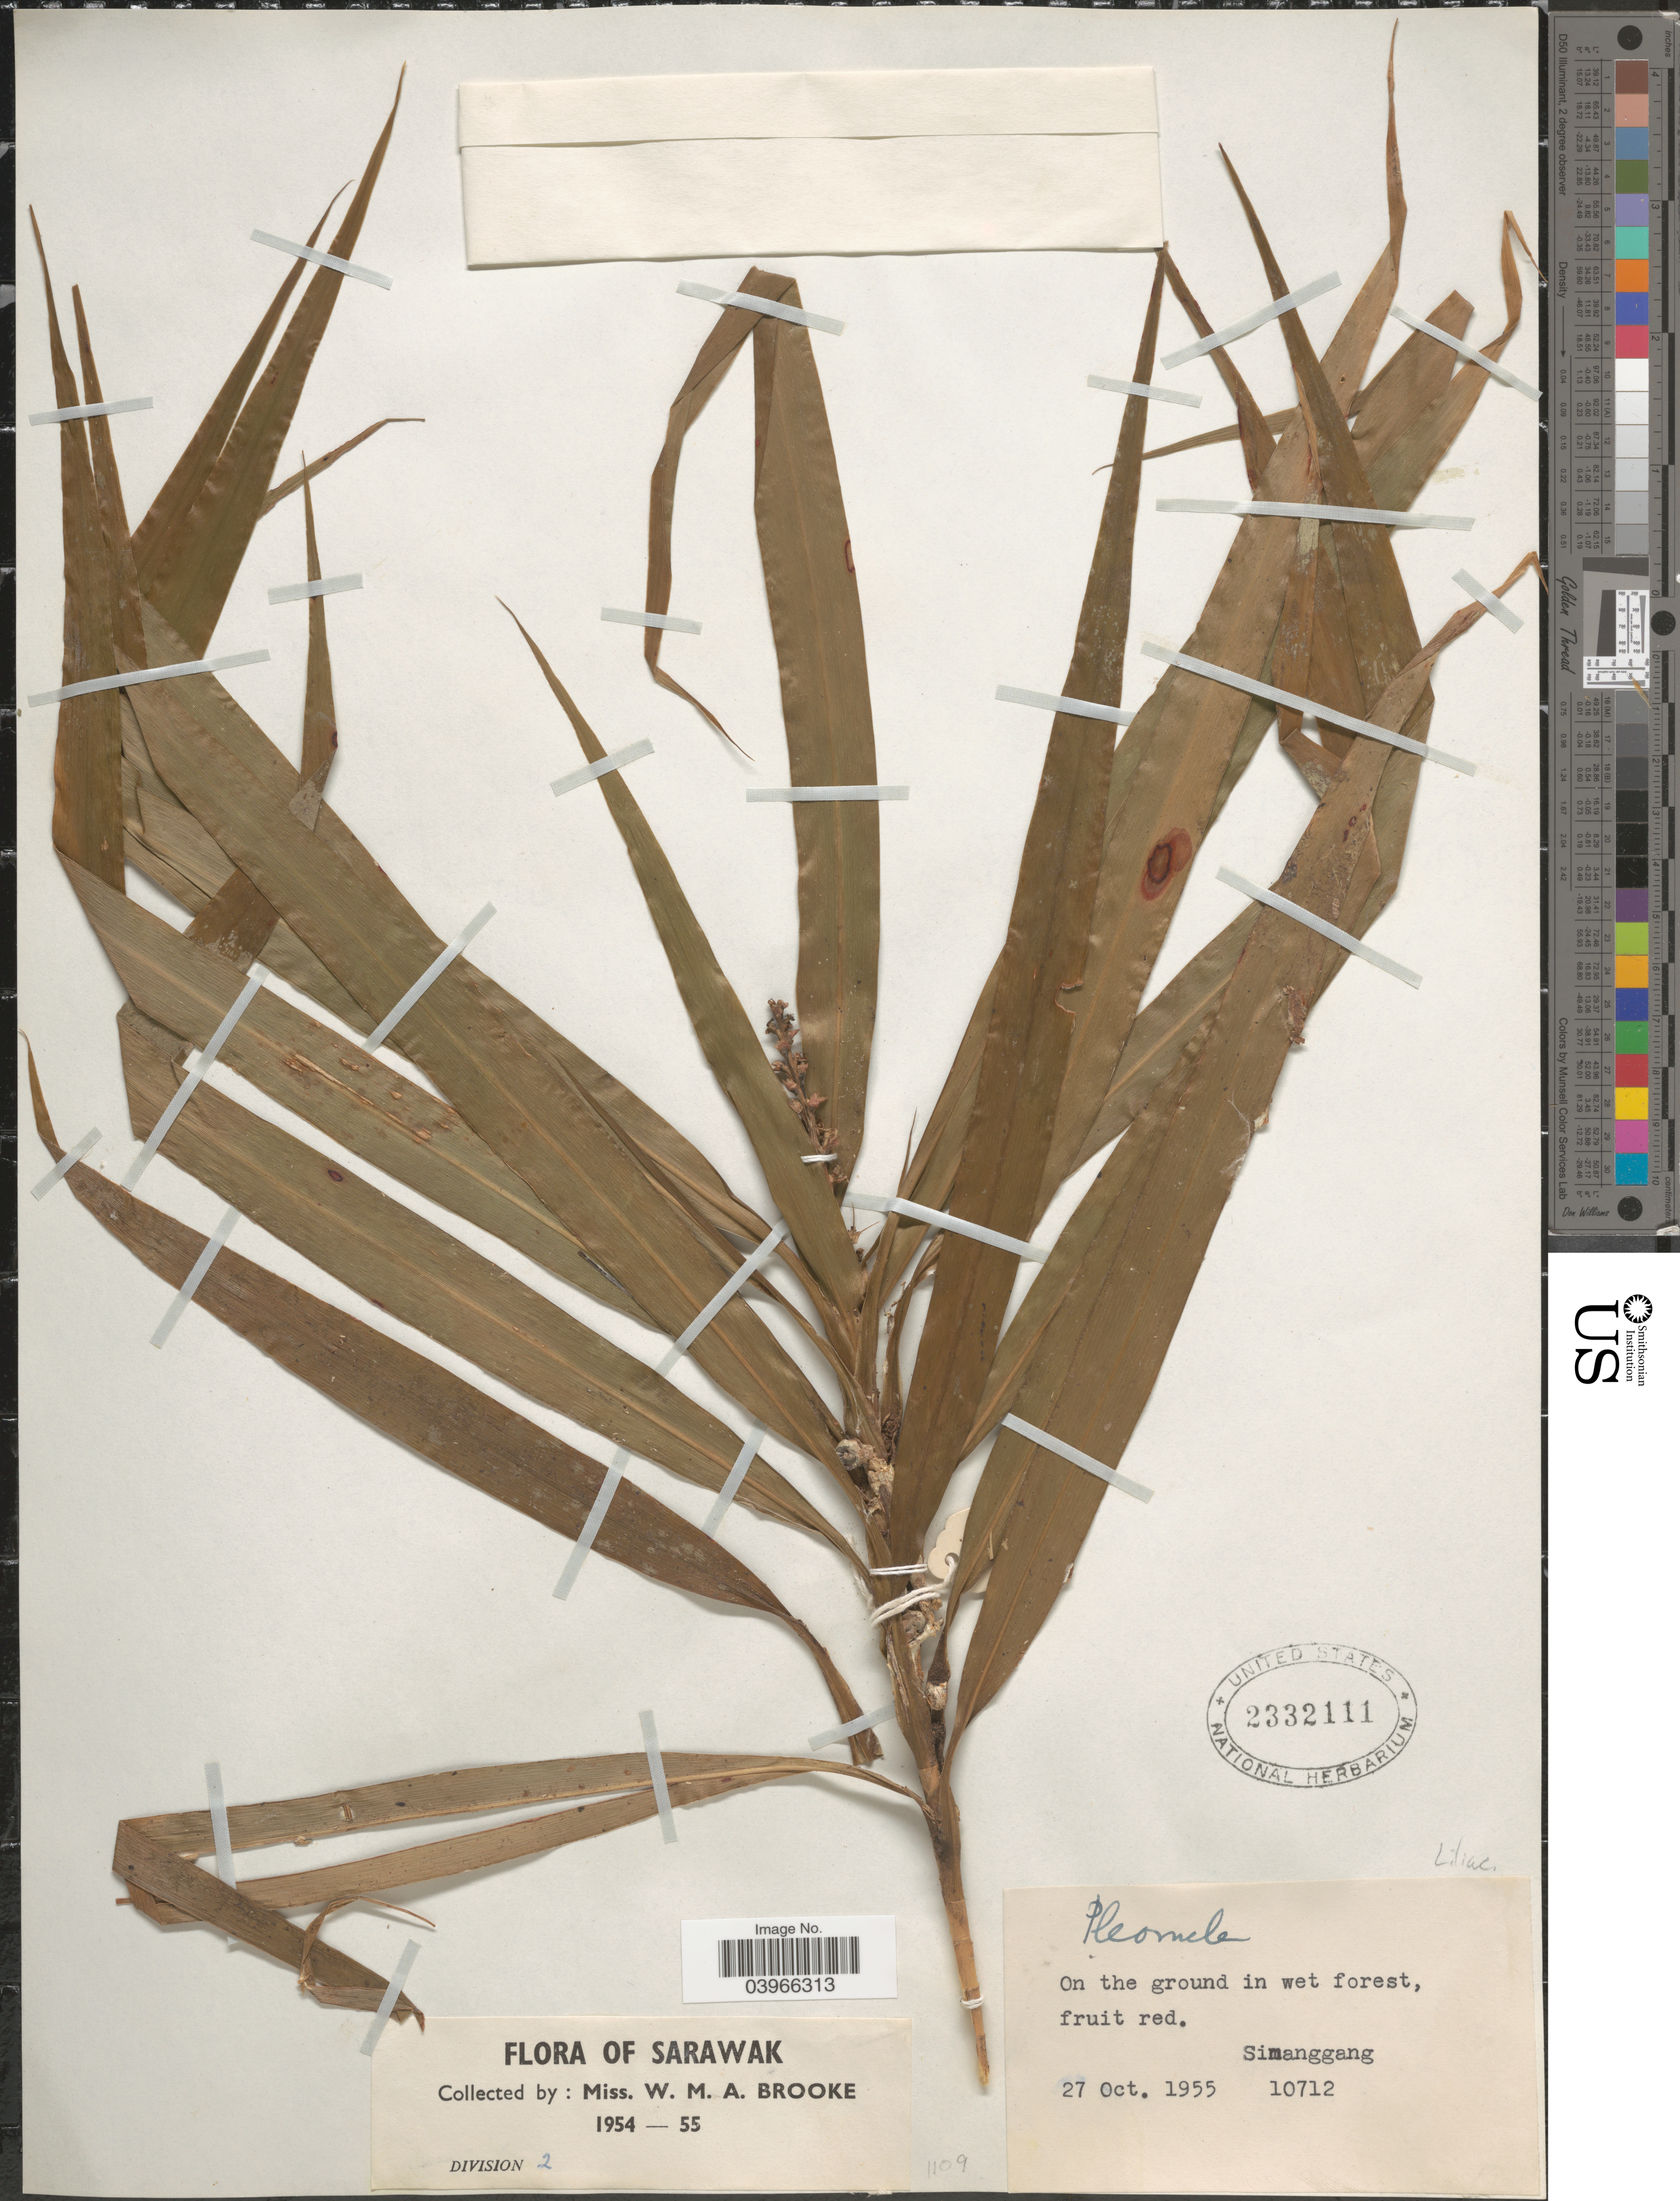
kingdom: Plantae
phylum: Tracheophyta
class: Liliopsida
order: Asparagales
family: Asparagaceae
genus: Dracaena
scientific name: Dracaena sp.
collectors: W. Brooke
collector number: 10712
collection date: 1955-10-27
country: Malaysia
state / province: Sarawak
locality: On the ground in wet forest. Simanggang.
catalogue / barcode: US 2332111